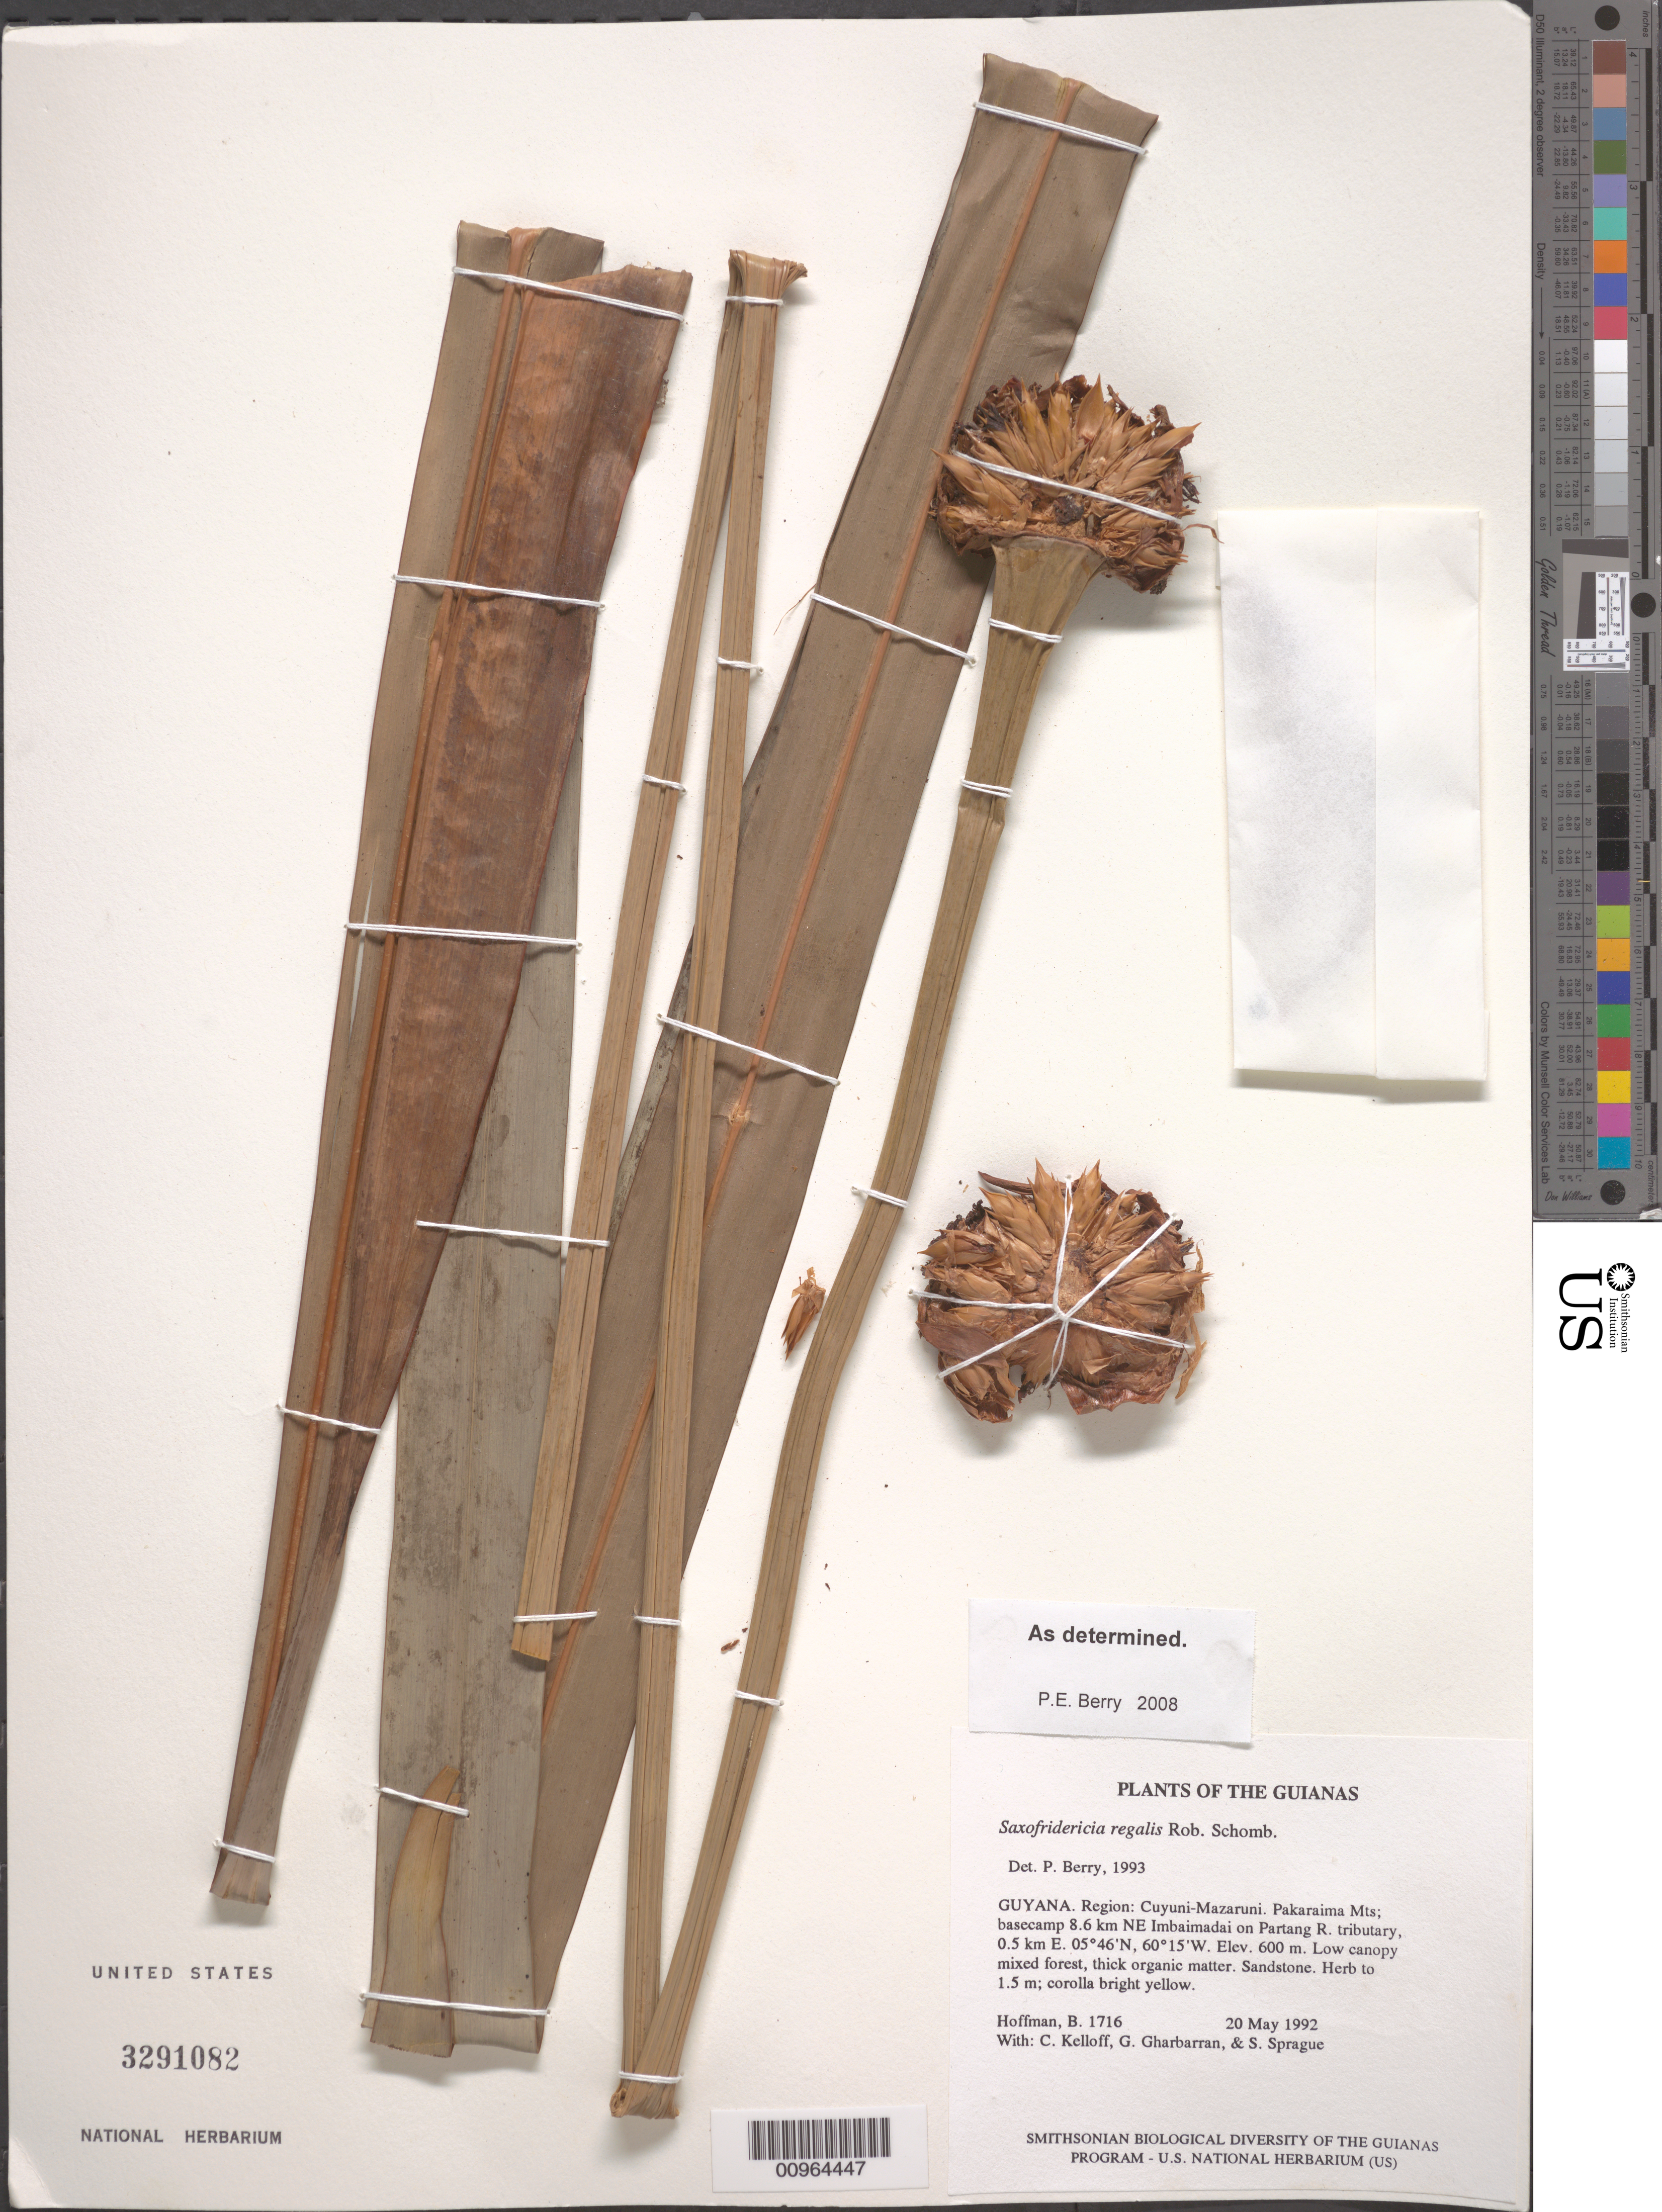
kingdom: Plantae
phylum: Tracheophyta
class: Liliopsida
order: Poales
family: Rapateaceae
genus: Saxofridericia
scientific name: Saxofridericia regalis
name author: R.H. Schomb.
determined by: Berry, P. E., (WIS), University of Wisconsin - Madison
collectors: B. Hoffman, C. L. Kelloff, G. Gharbarran & S. Sprague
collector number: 1716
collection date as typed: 20 May 1992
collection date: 1992-05-20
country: Guyana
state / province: Cuyuni-Mazaruni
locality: Pakaraima Mts; basecamp 8.6 km NE Imbaimadai on Partang River tributary, 0.5 km E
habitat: Low canopy mixed forest, thick organic matter. Sandstone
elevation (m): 600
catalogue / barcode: US 3291082